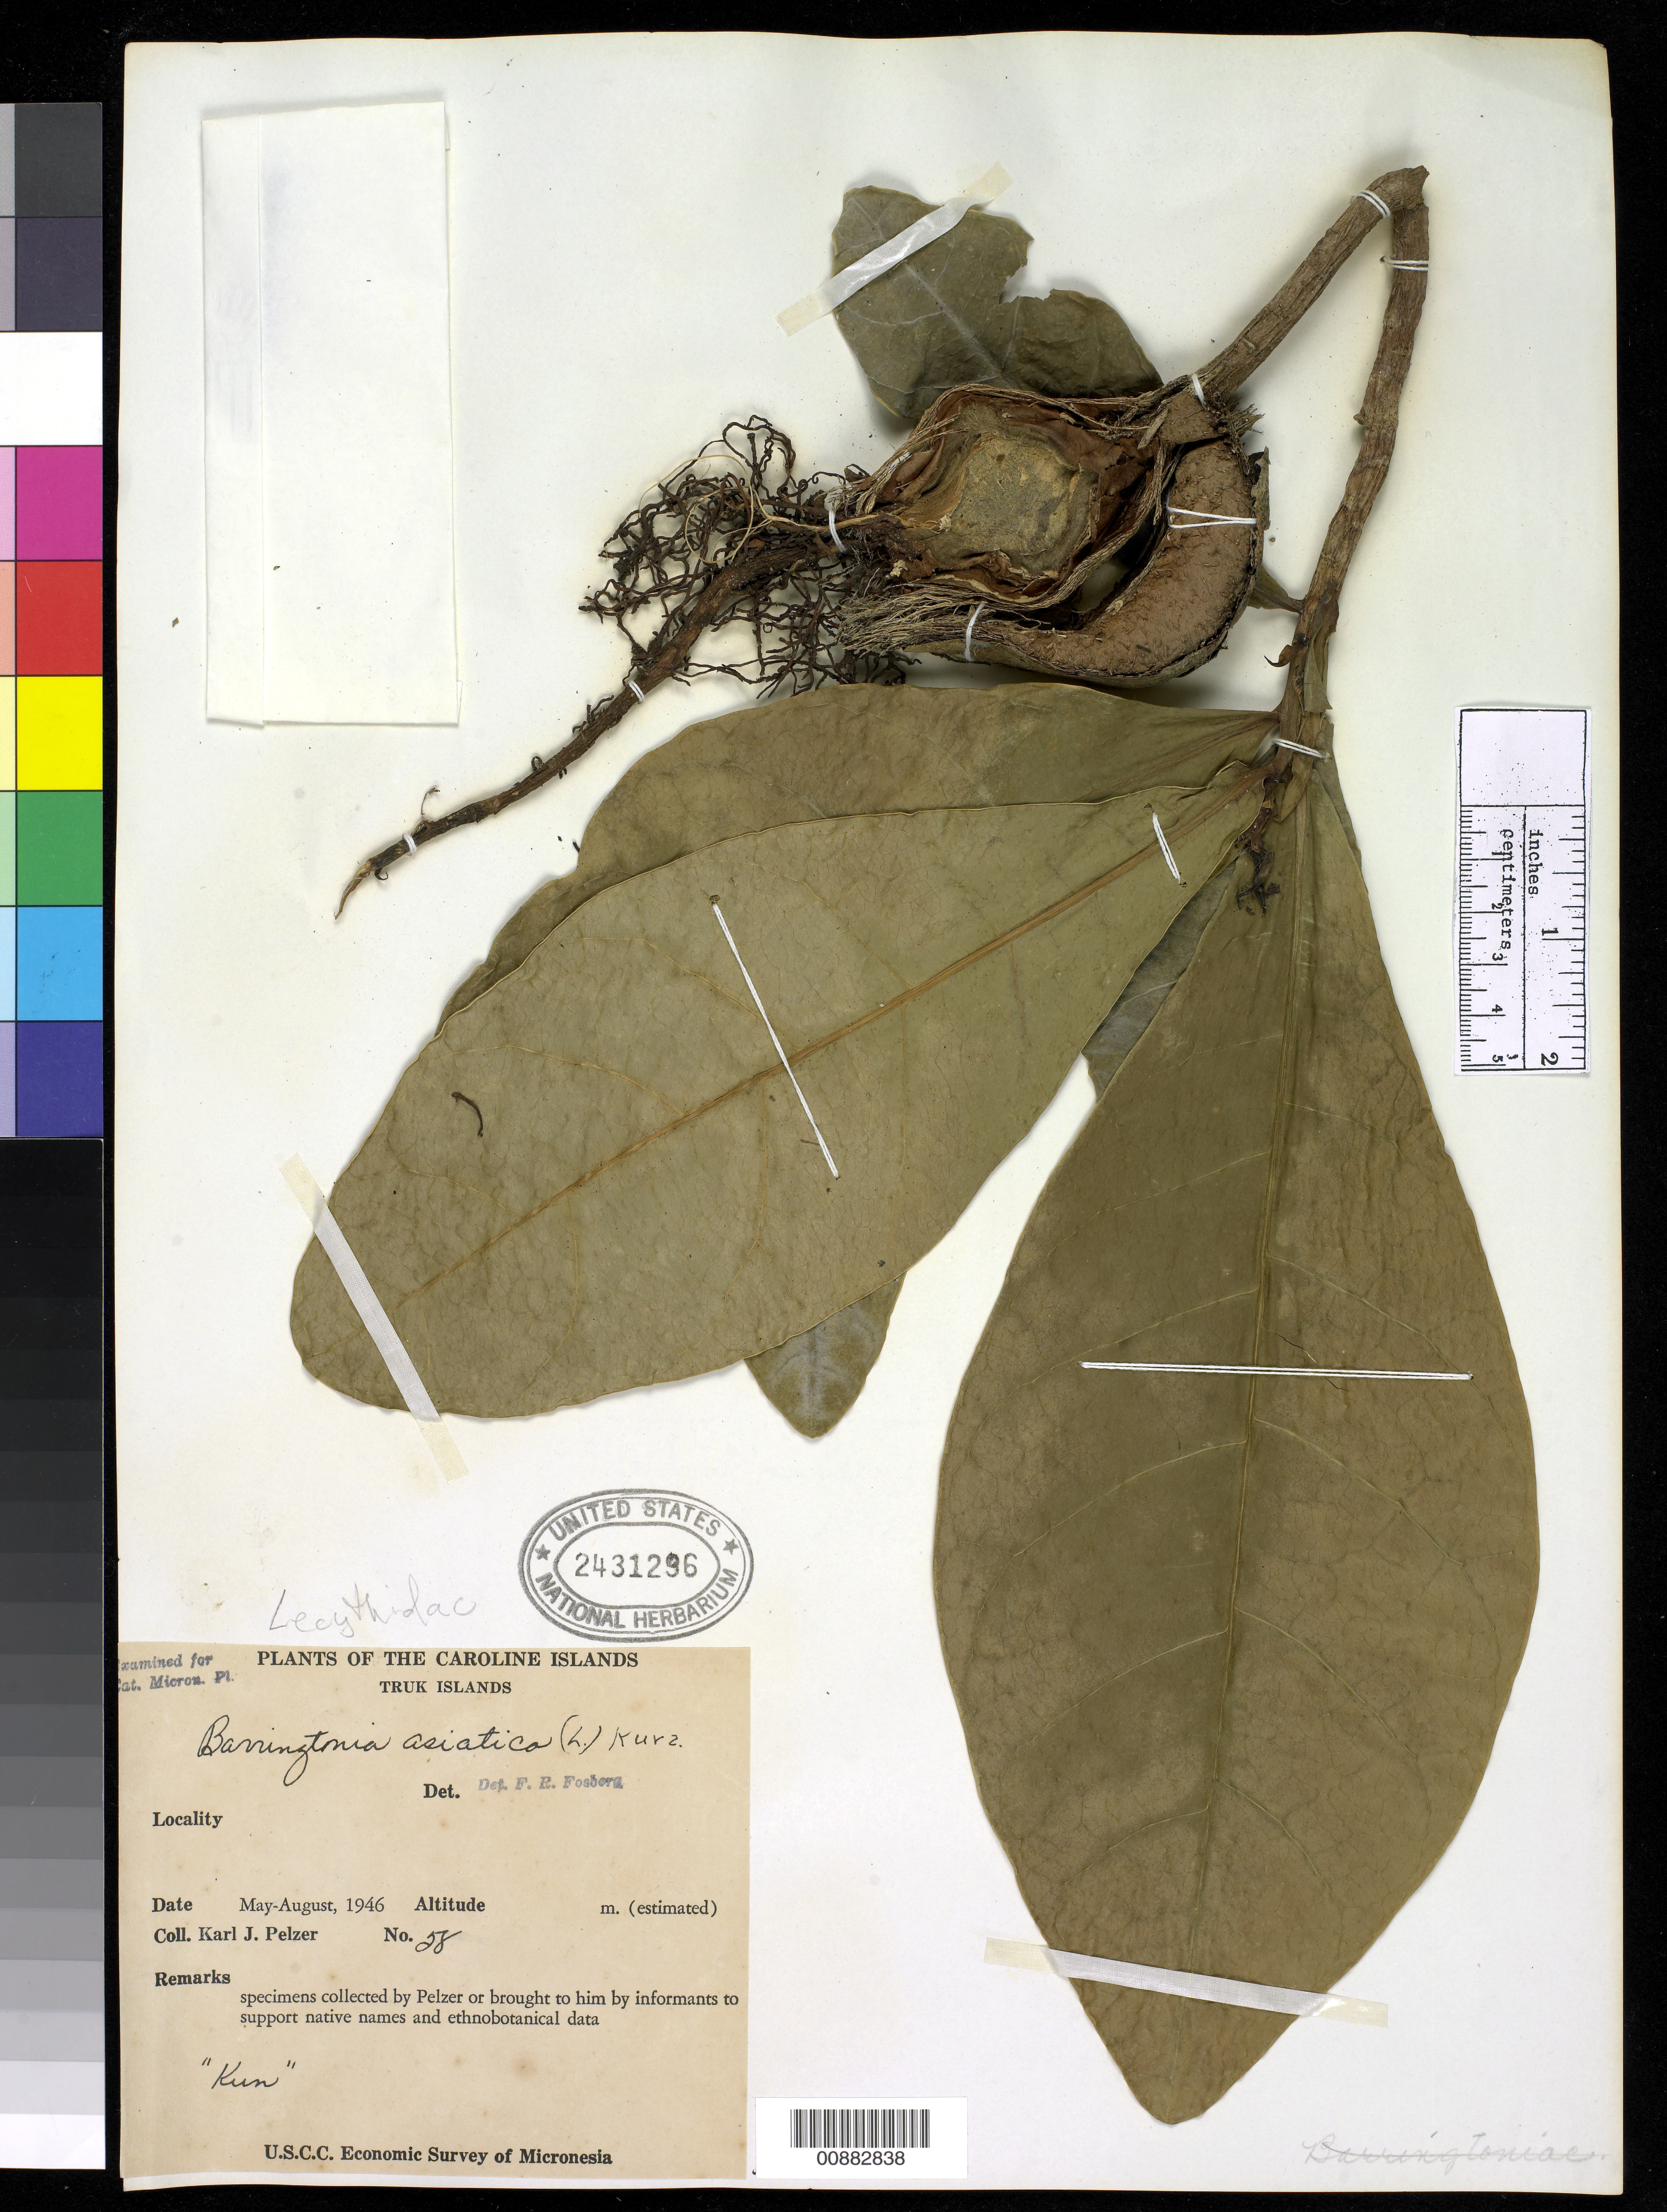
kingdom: Plantae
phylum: Tracheophyta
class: Magnoliopsida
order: Ericales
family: Lecythidaceae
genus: Barringtonia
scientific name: Barringtonia asiatica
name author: (L.) Kurz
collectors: F. R. Fosberg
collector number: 58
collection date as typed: May 1946 to Aug 1946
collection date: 1946-05/1946-08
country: Micronesia, Federated States of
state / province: Truk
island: Truk (Chuuk) Is.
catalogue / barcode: US 2431296